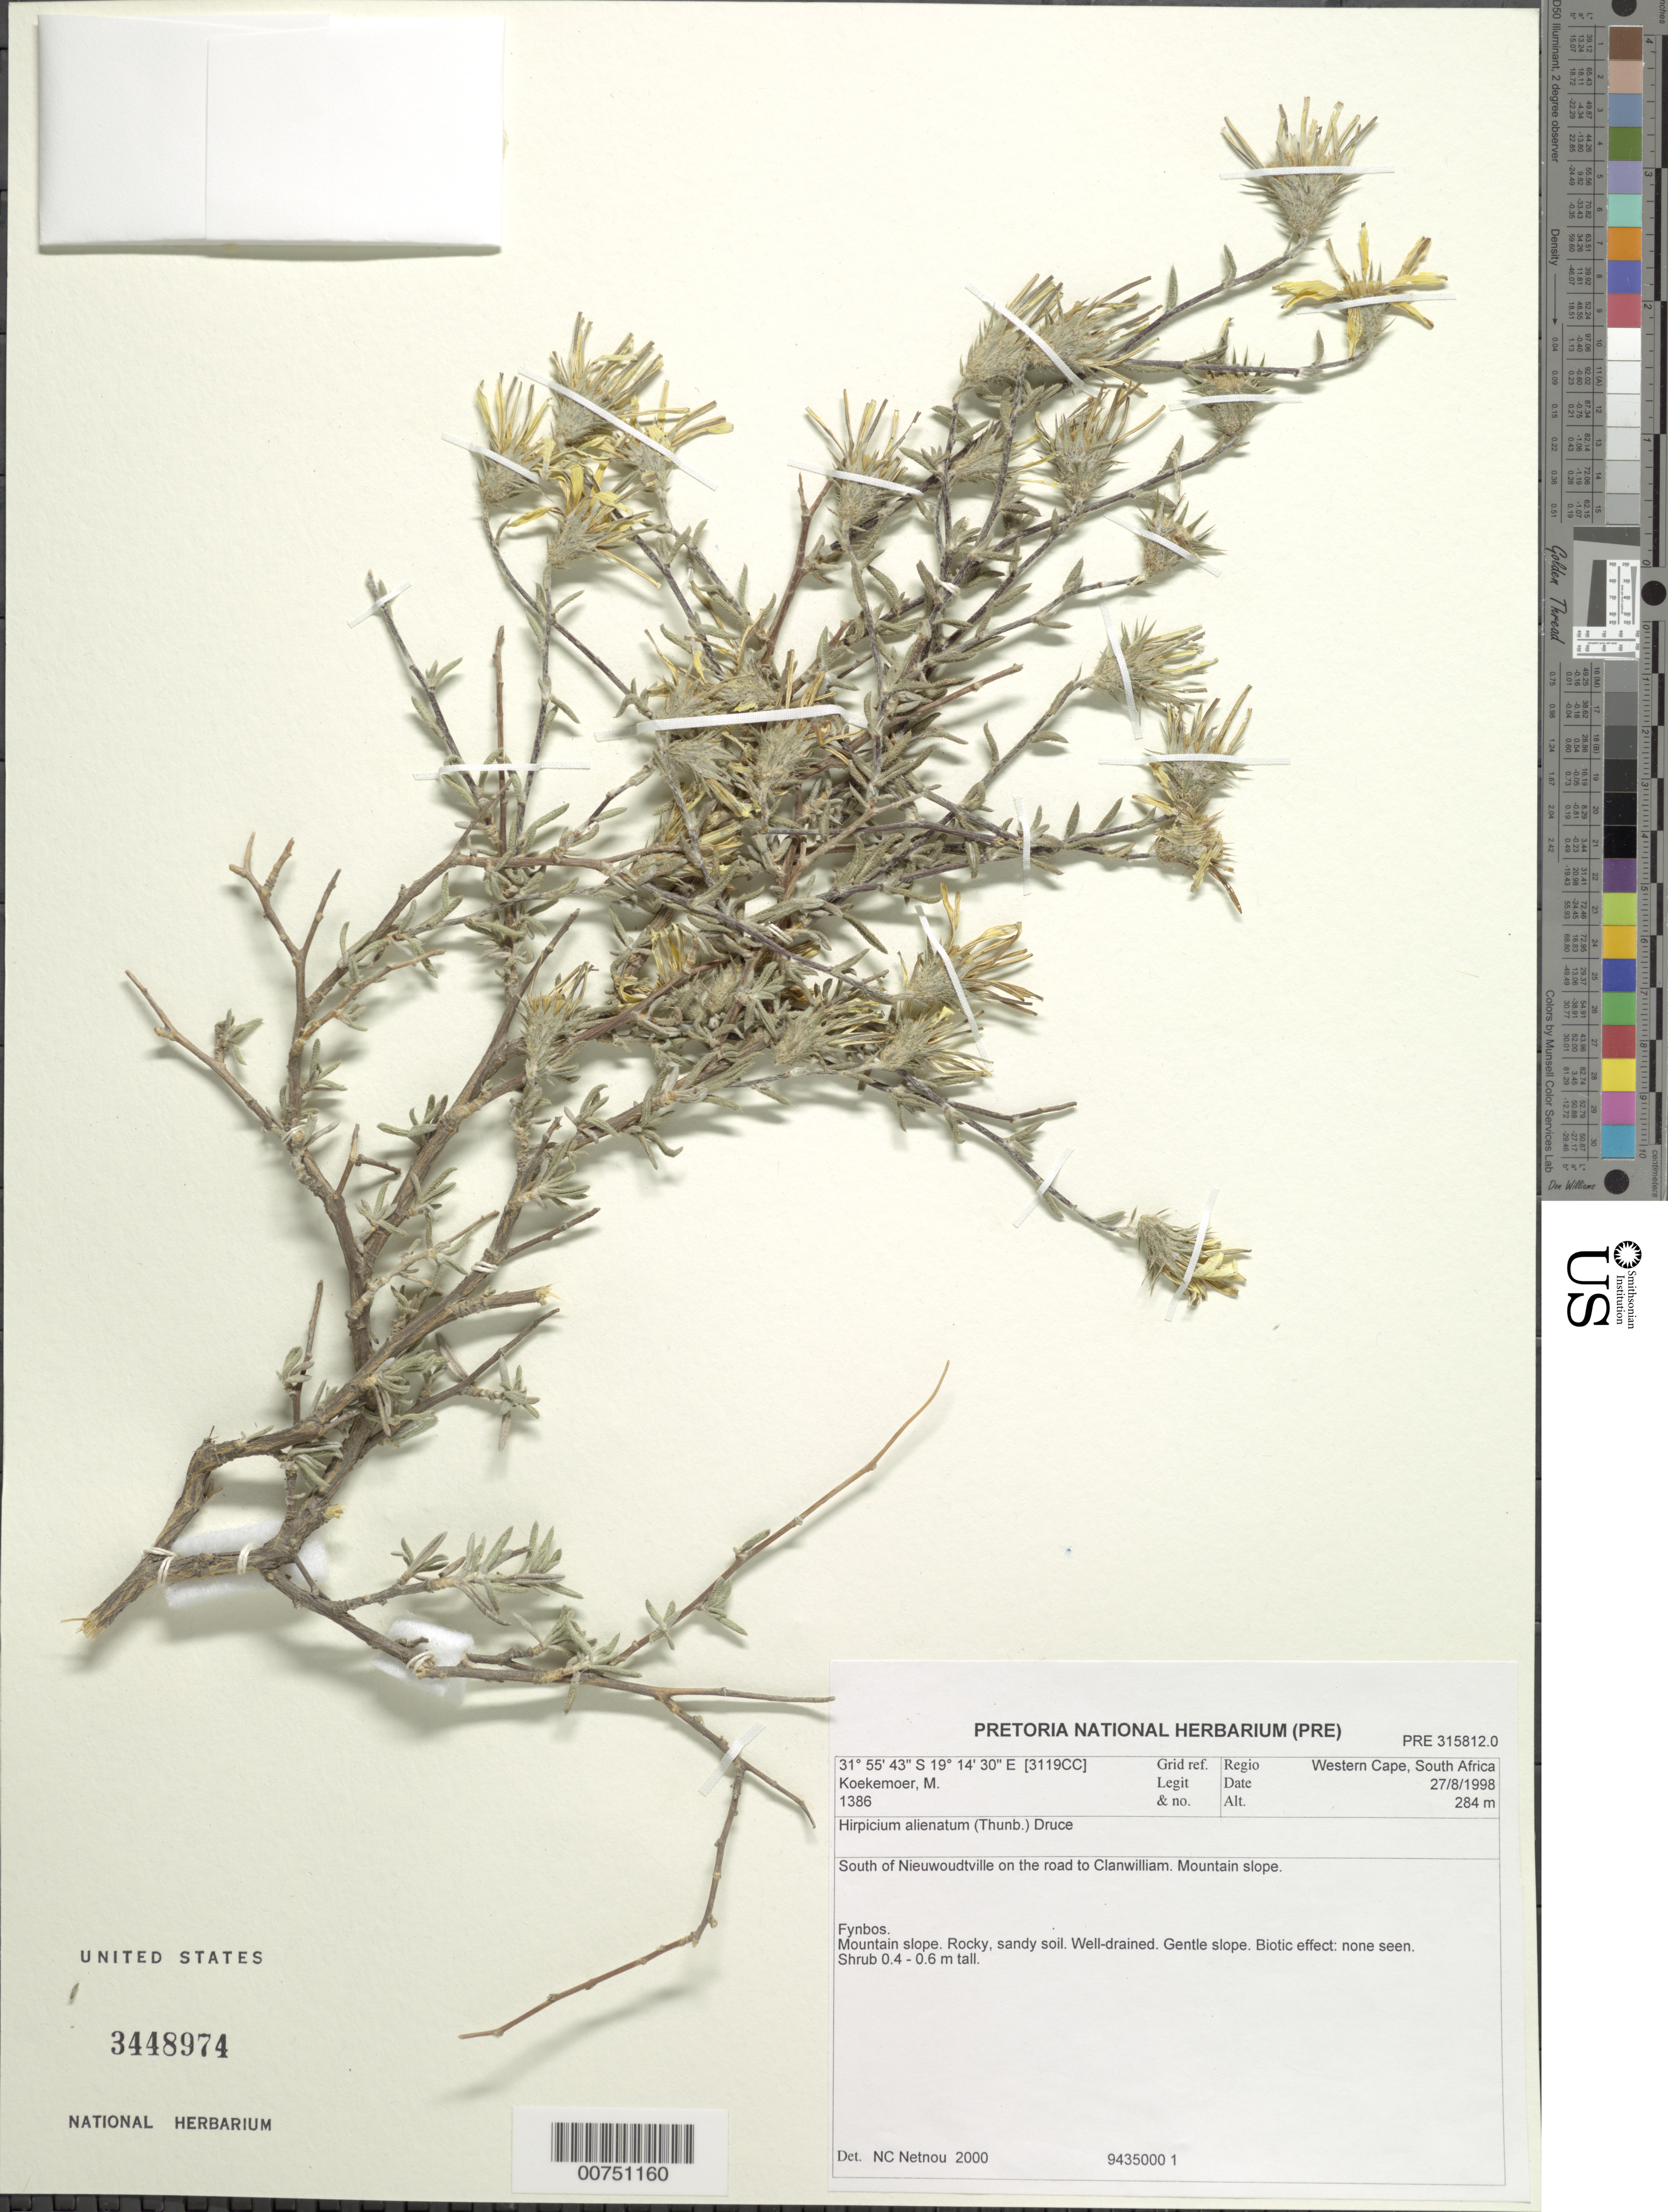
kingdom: Plantae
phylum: Tracheophyta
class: Magnoliopsida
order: Asterales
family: Asteraceae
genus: Hirpicium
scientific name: Hirpicium alienatum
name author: (Thunb.) Druce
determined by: Netnou, N. C.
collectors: M. Koekemoer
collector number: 1386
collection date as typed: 27 August 1998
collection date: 1998-08-27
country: South Africa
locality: Western Cape; S of Nieuwoudtville, on road to Clanwilliam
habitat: Fynbos; mountain slope, rocky, sandy soil, well-drained, gentle slope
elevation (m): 284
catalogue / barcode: US 3449874